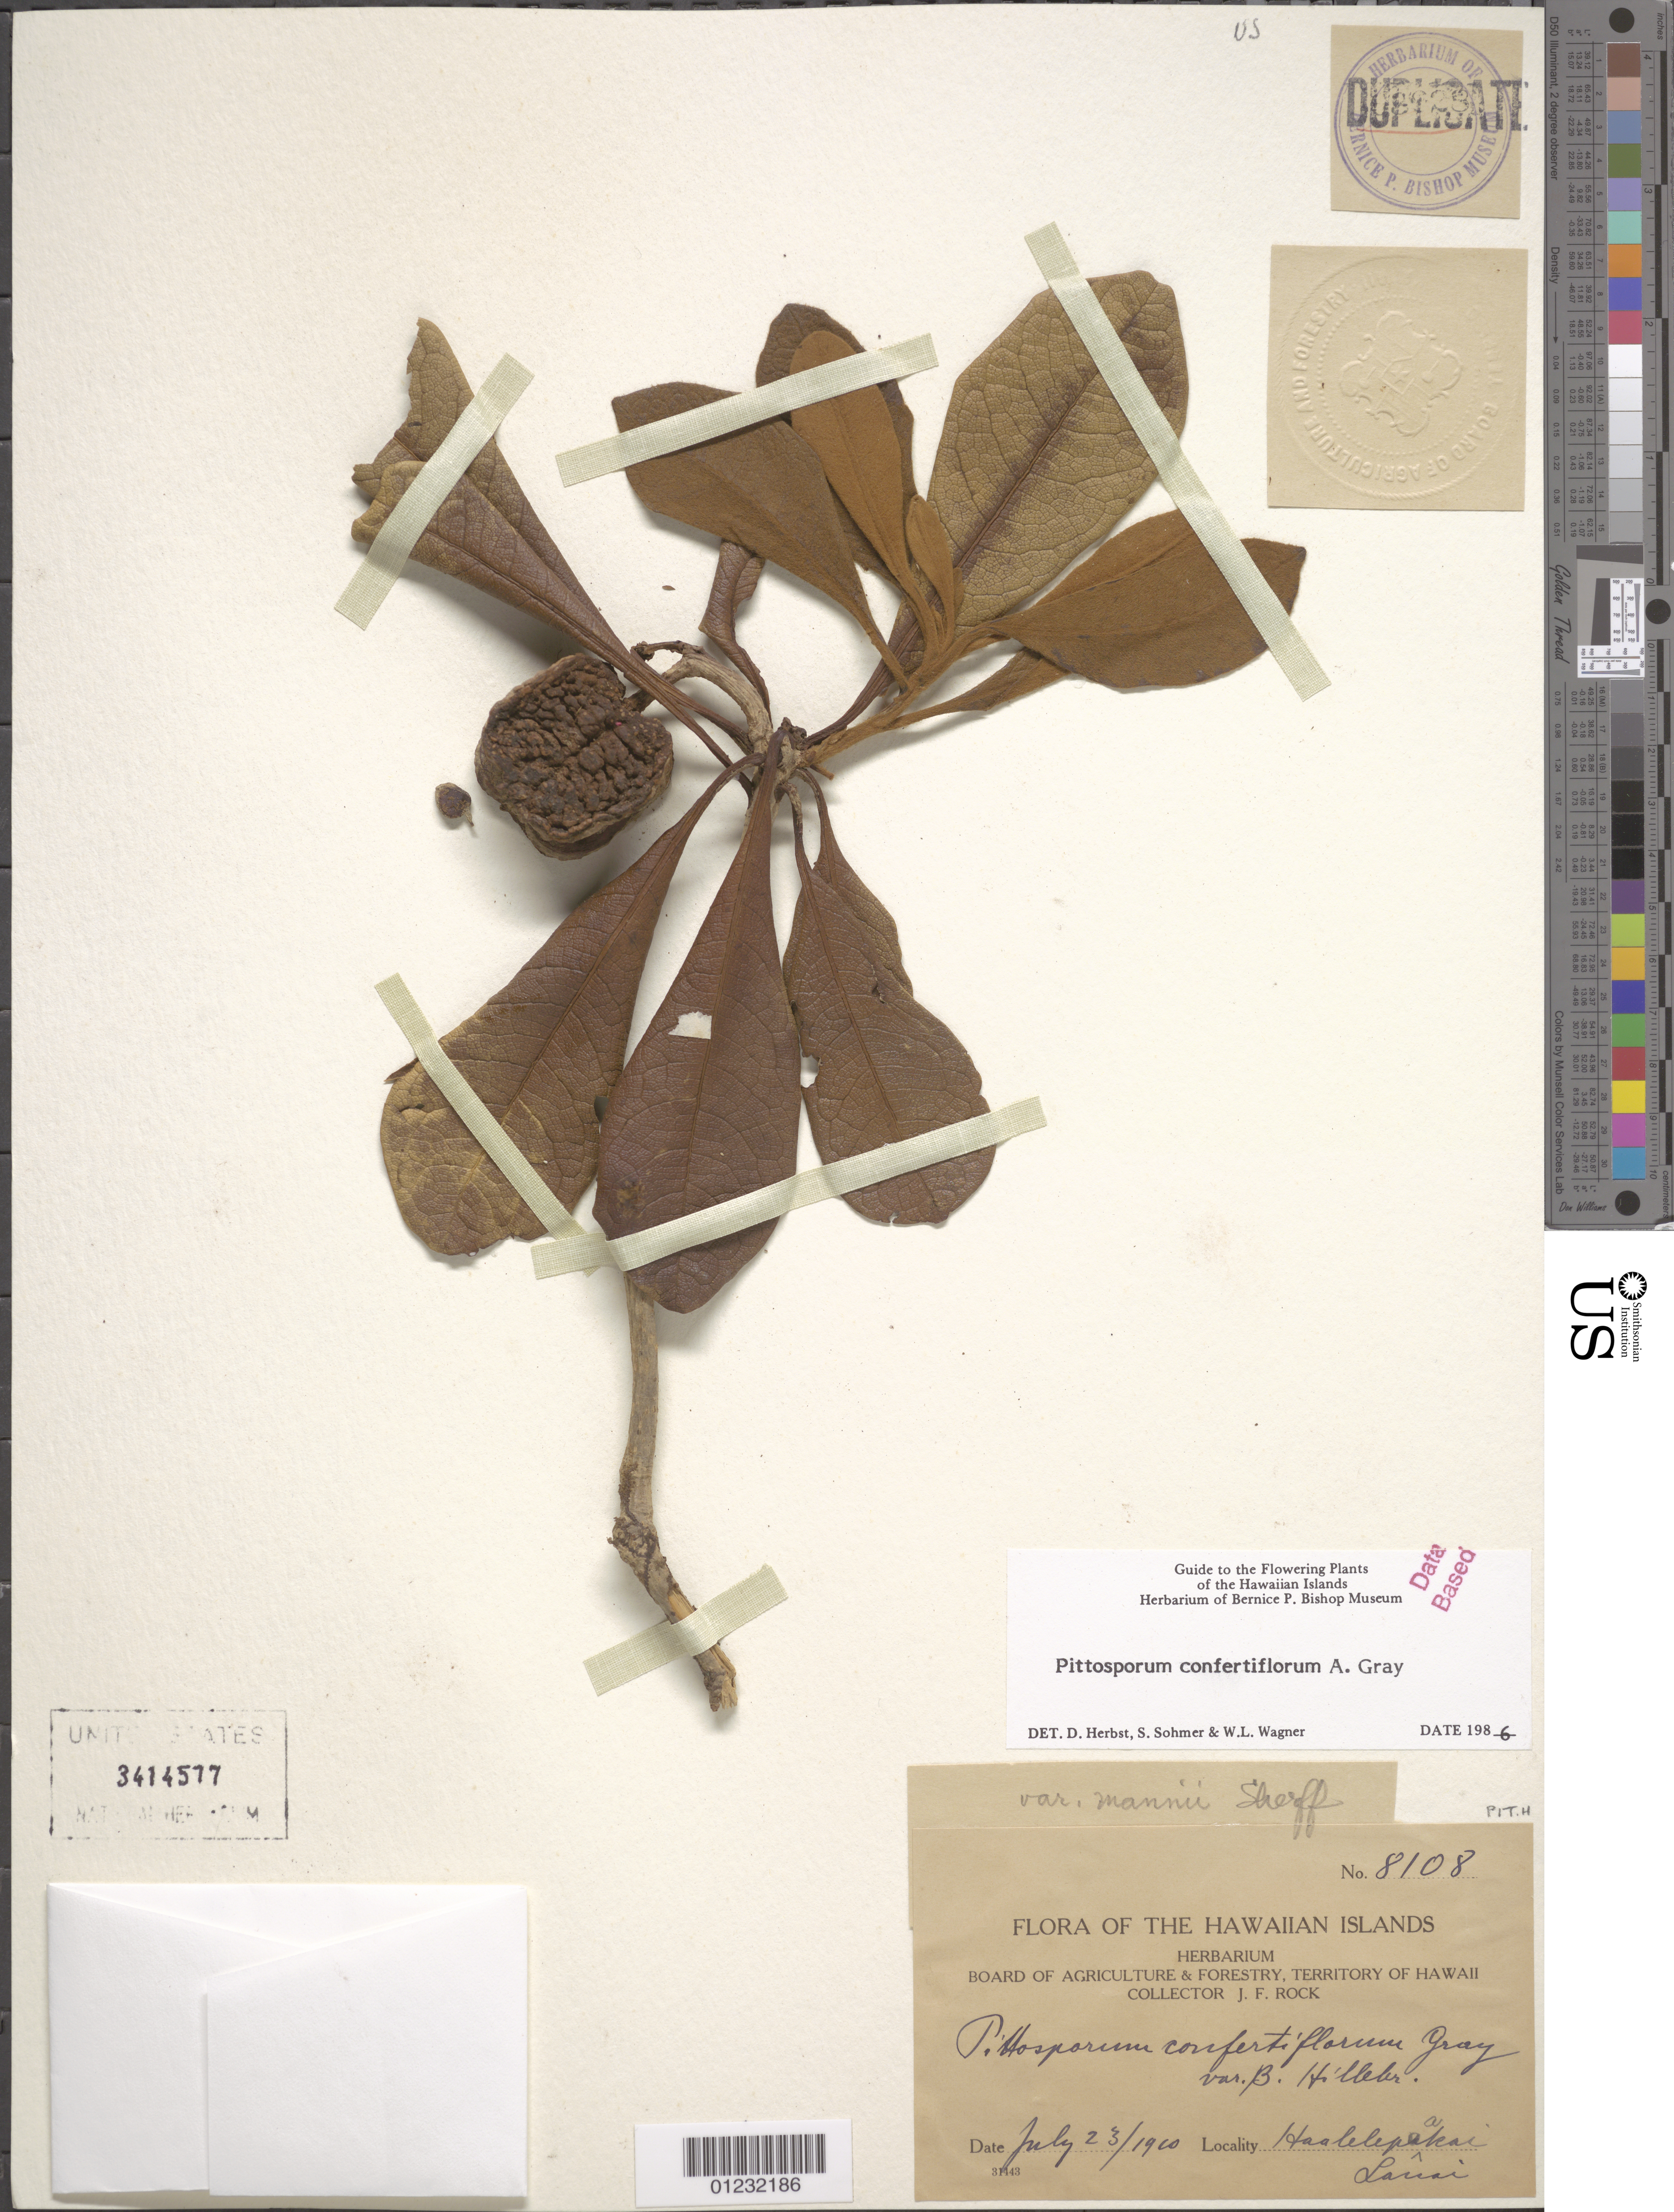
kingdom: Plantae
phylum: Tracheophyta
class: Magnoliopsida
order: Apiales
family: Pittosporaceae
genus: Pittosporum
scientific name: Pittosporum confertiflorum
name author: A. Gray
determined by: Herbst, D. R.; Sohmer, S. H.; Wagner, W. L.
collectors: J. F. Rock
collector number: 8108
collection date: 1910-07-23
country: United States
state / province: Hawaii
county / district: Maui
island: Lana'i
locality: Haalelepakai.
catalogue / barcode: US 3414577